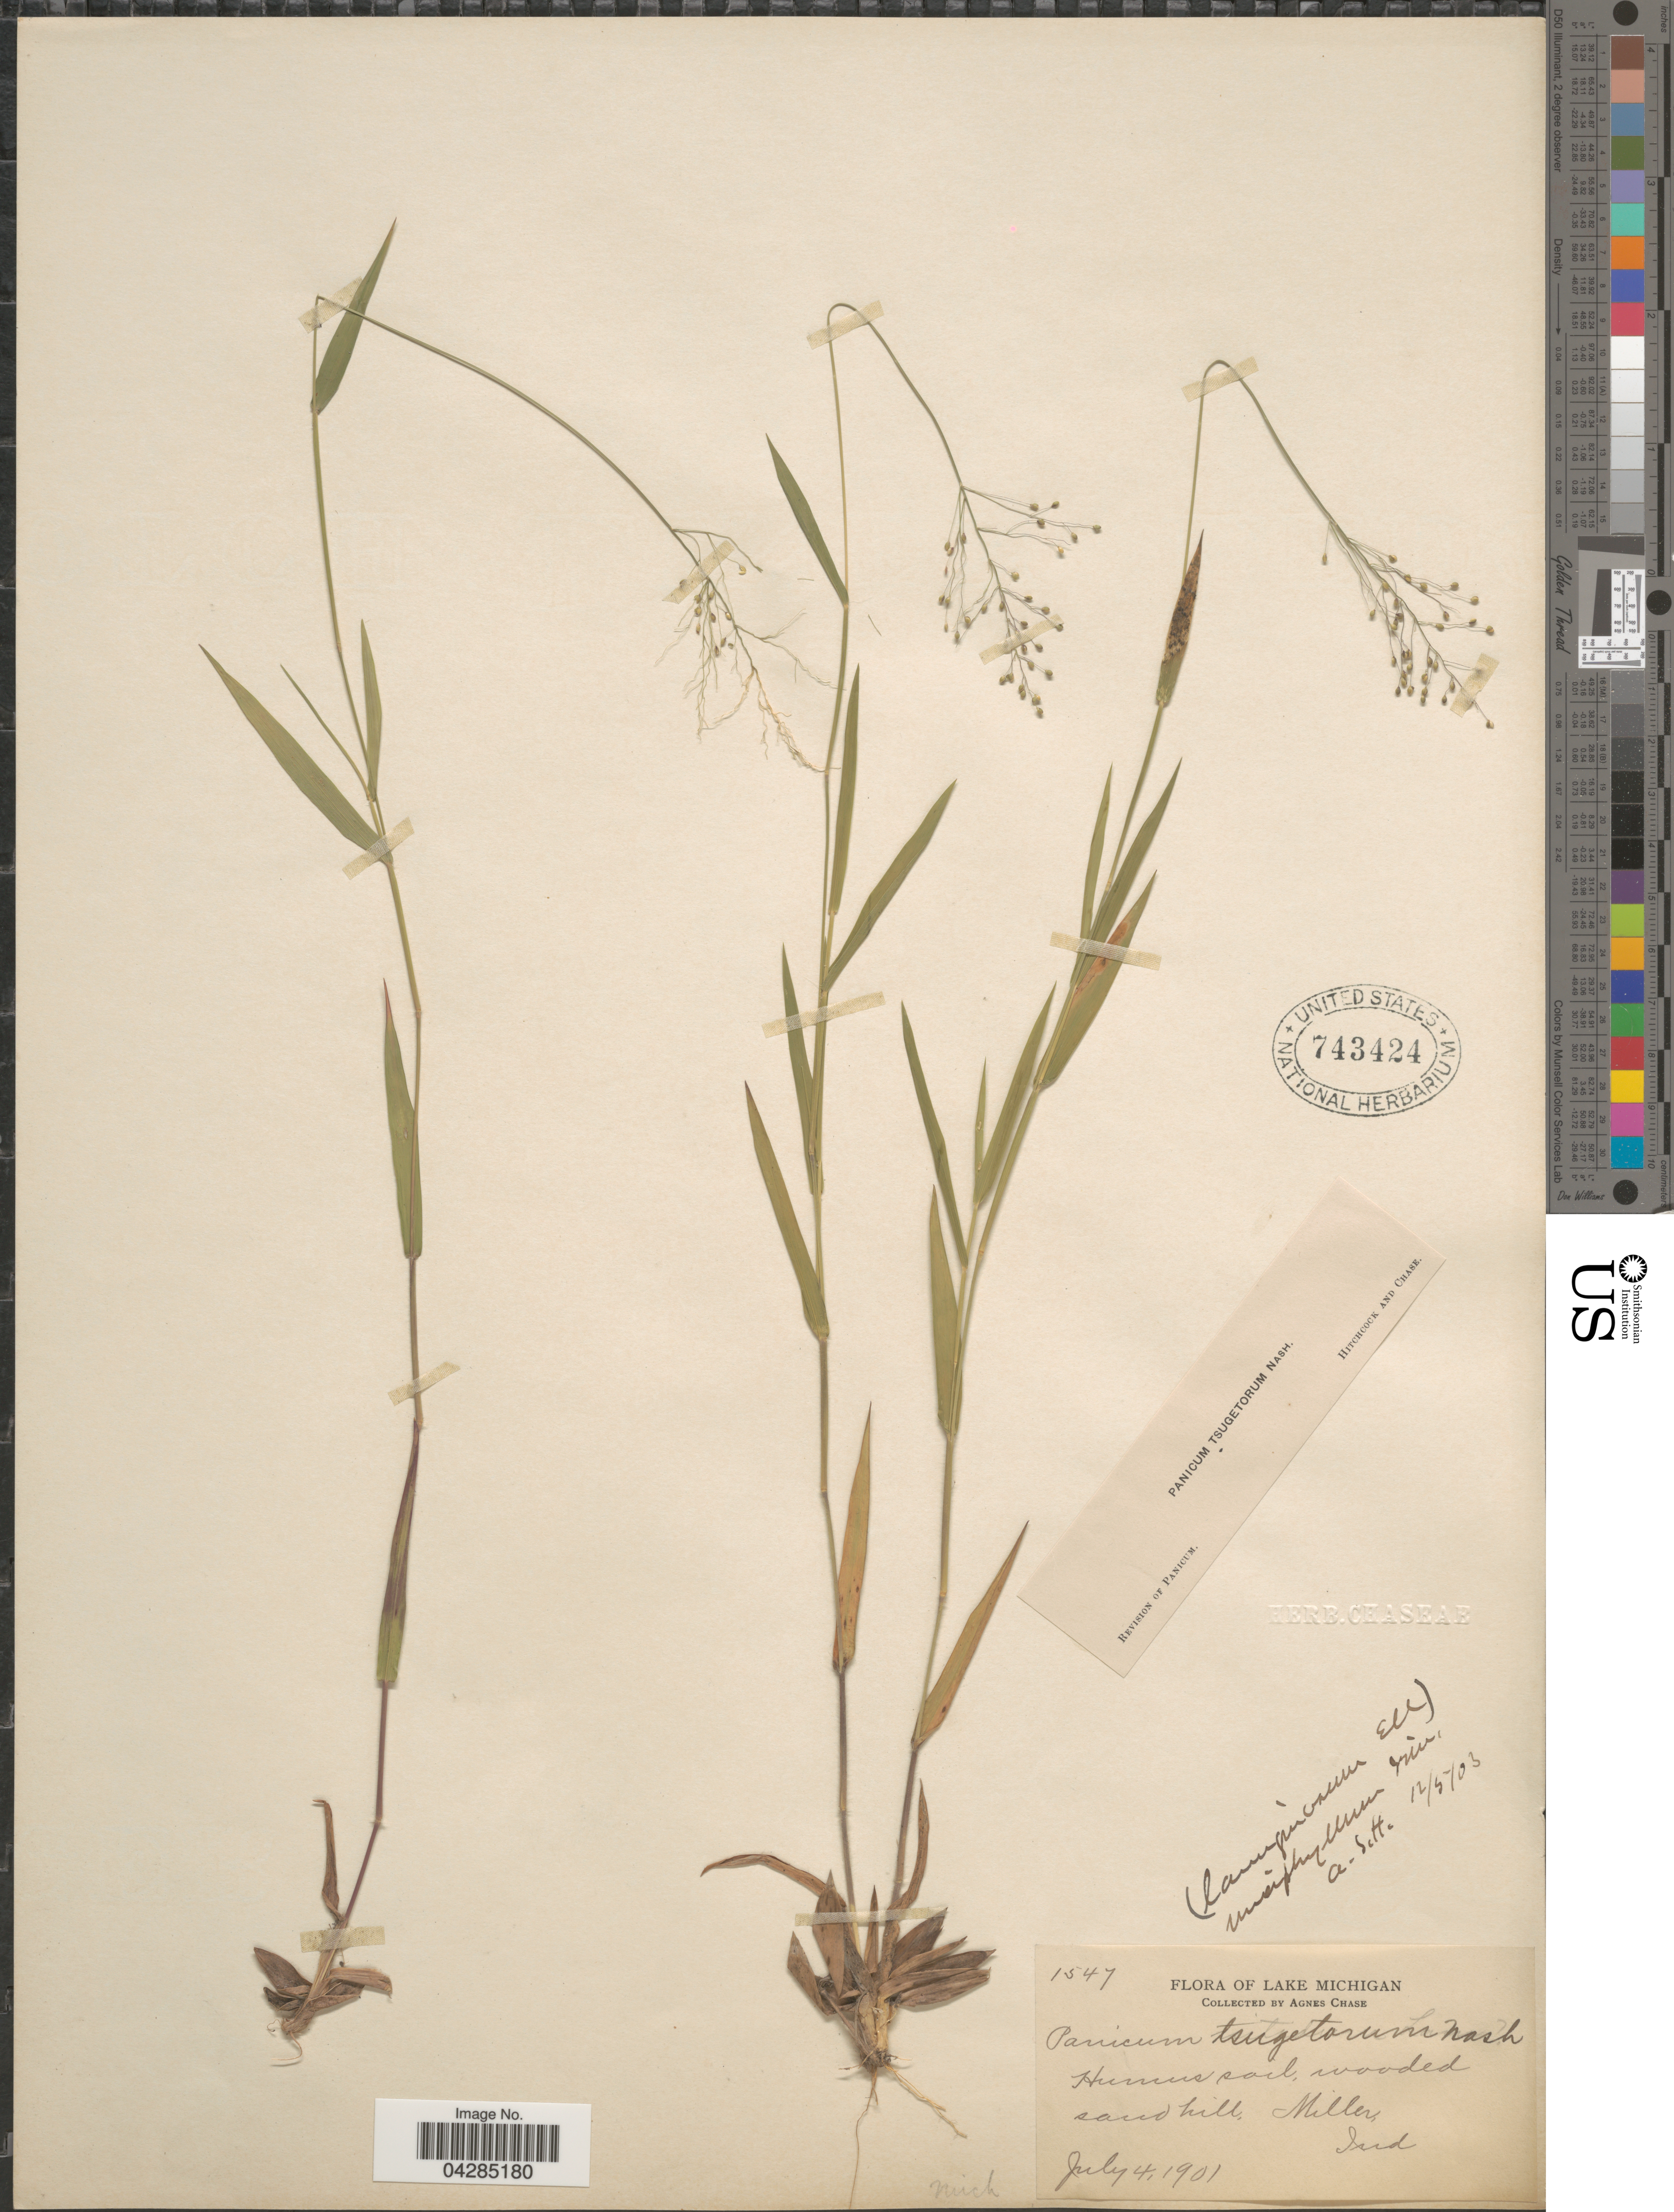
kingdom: Plantae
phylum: Tracheophyta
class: Liliopsida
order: Poales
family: Poaceae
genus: Dichanthelium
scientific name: Dichanthelium portoricense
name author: (Desv. ex Ham.) B.F. Hansen & Wunderlin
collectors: A. Chase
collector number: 1547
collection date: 1901-07-04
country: United States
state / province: Indiana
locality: Lake Michigan. Miller.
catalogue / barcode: US 743424